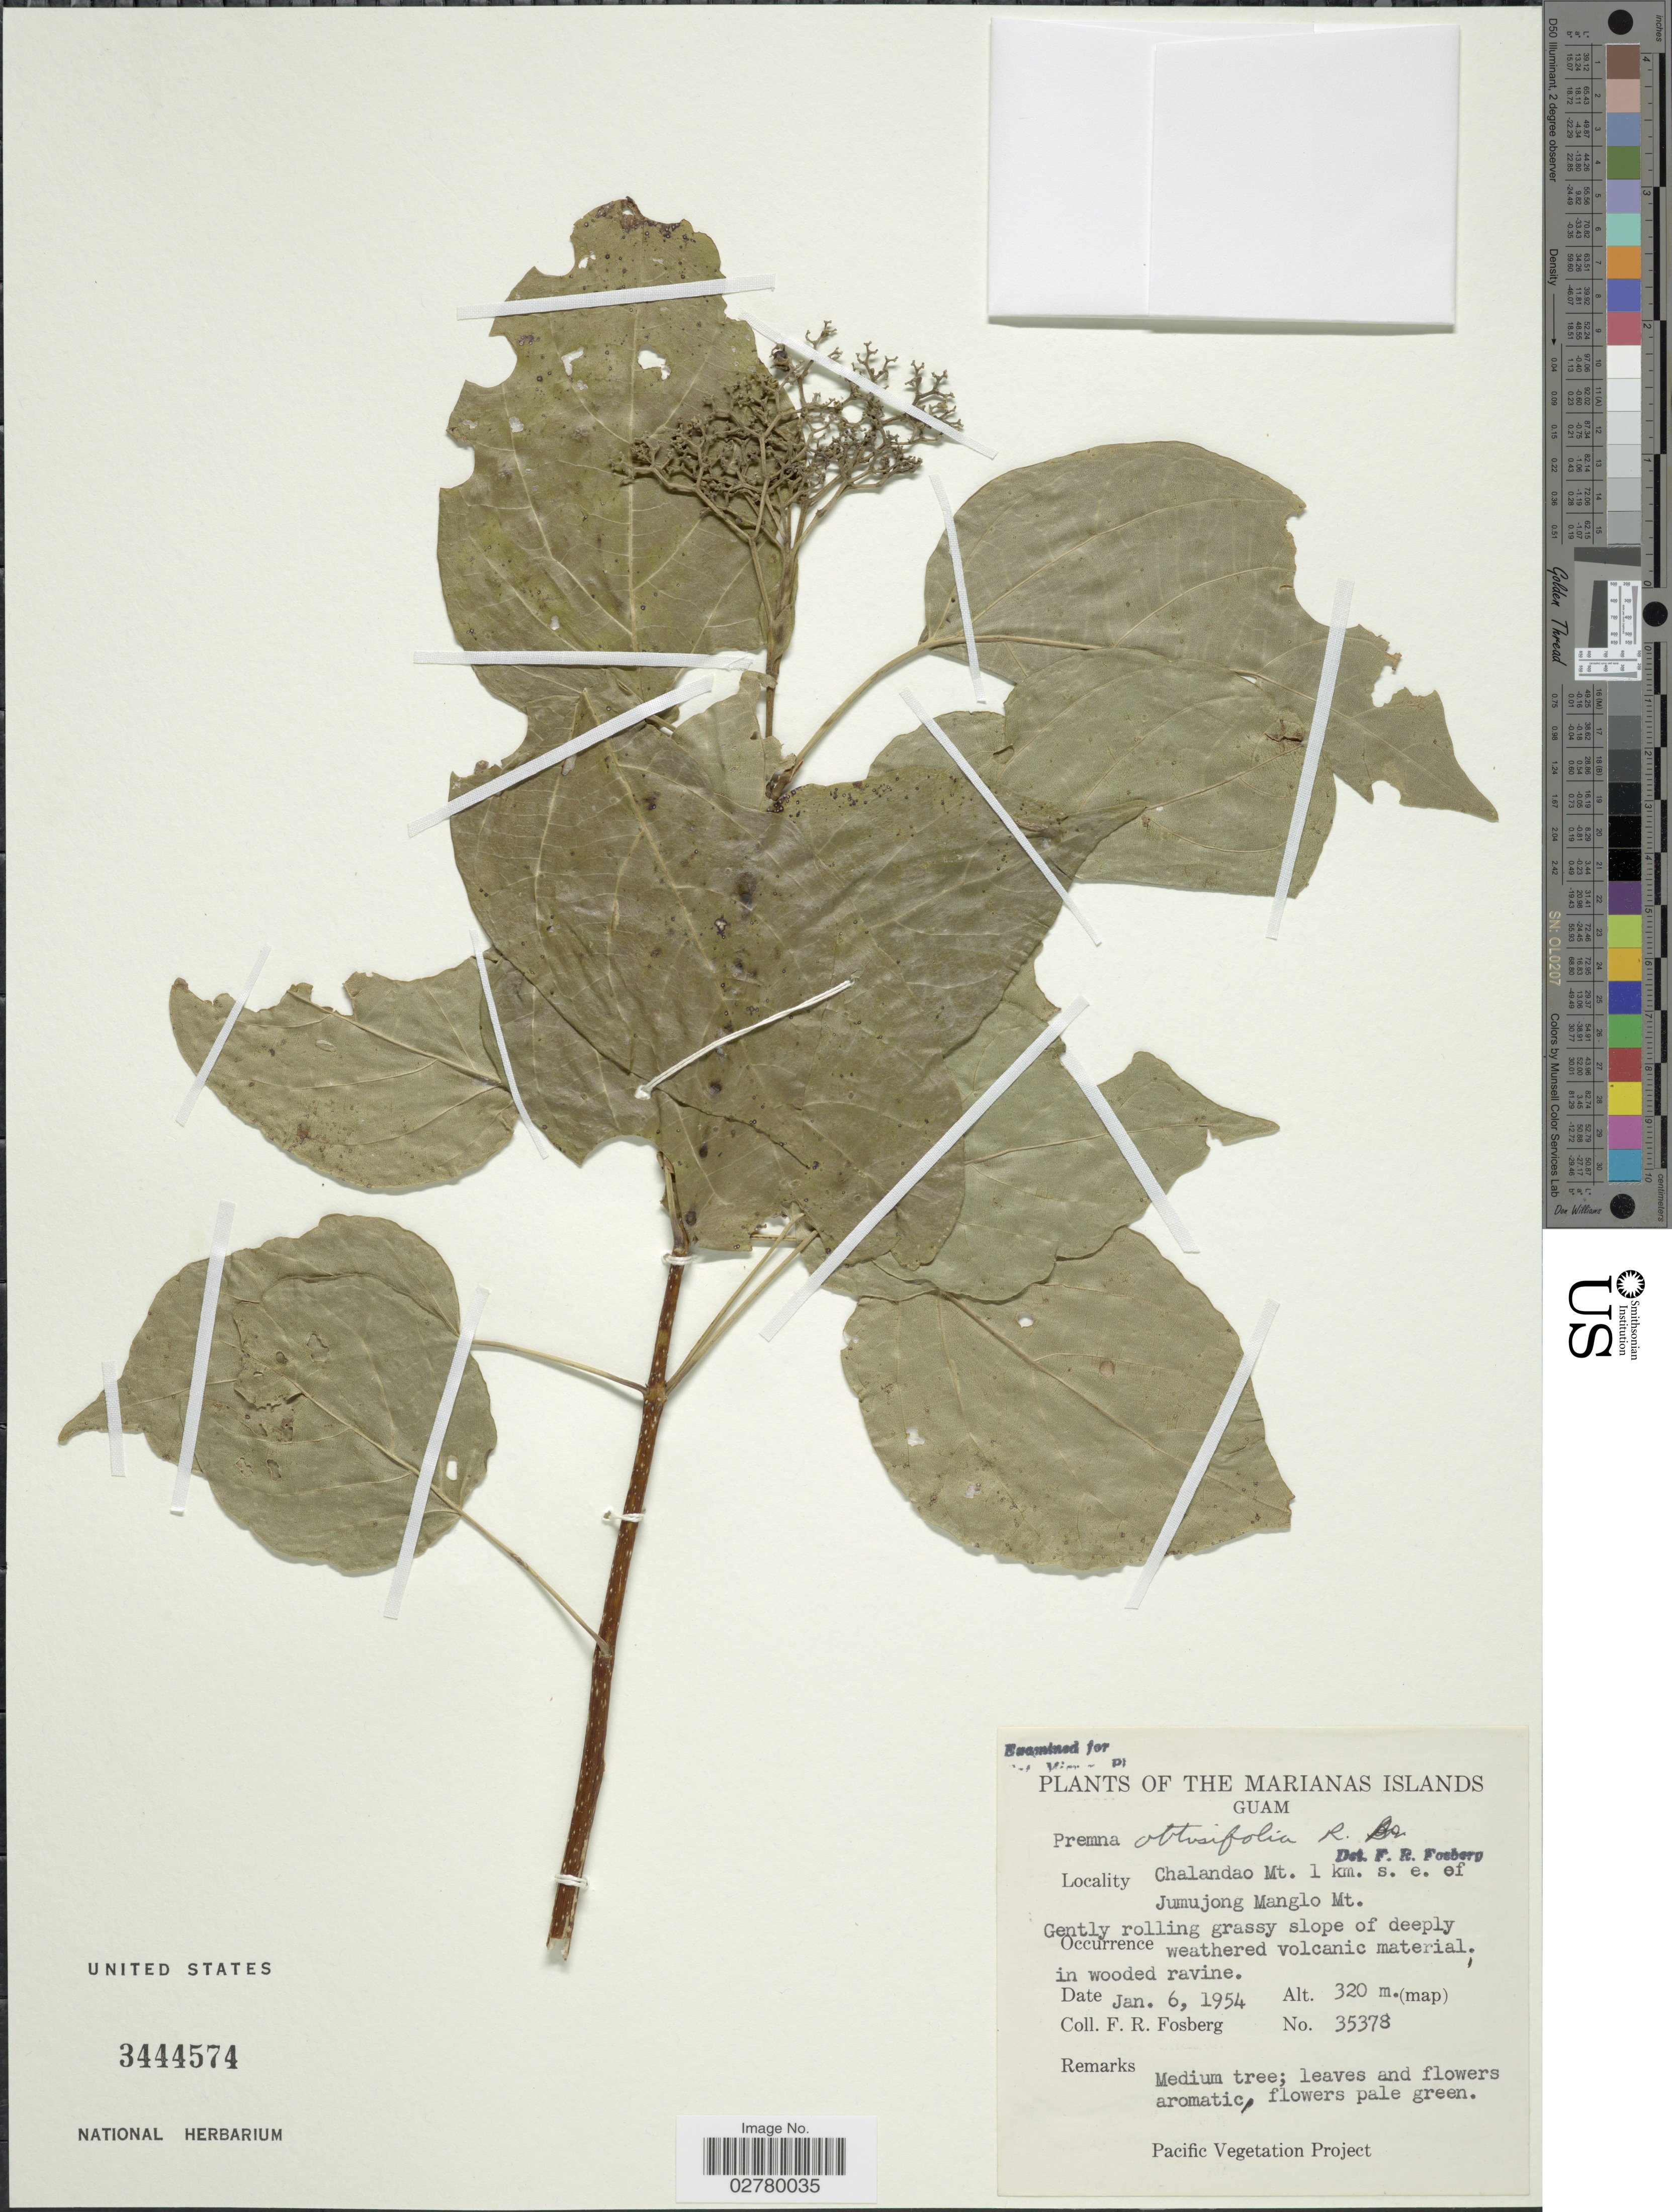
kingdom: Plantae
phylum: Tracheophyta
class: Magnoliopsida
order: Lamiales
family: Lamiaceae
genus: Premna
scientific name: Premna obtusifolia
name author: R. Br.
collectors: F. R. Fosberg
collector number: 35378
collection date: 1954-01-06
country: Guam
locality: The Marianas Islands. Chalandao Mt. 1 km. s. e. of Jumujong Manglo Mt.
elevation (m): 320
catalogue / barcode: US 3444574